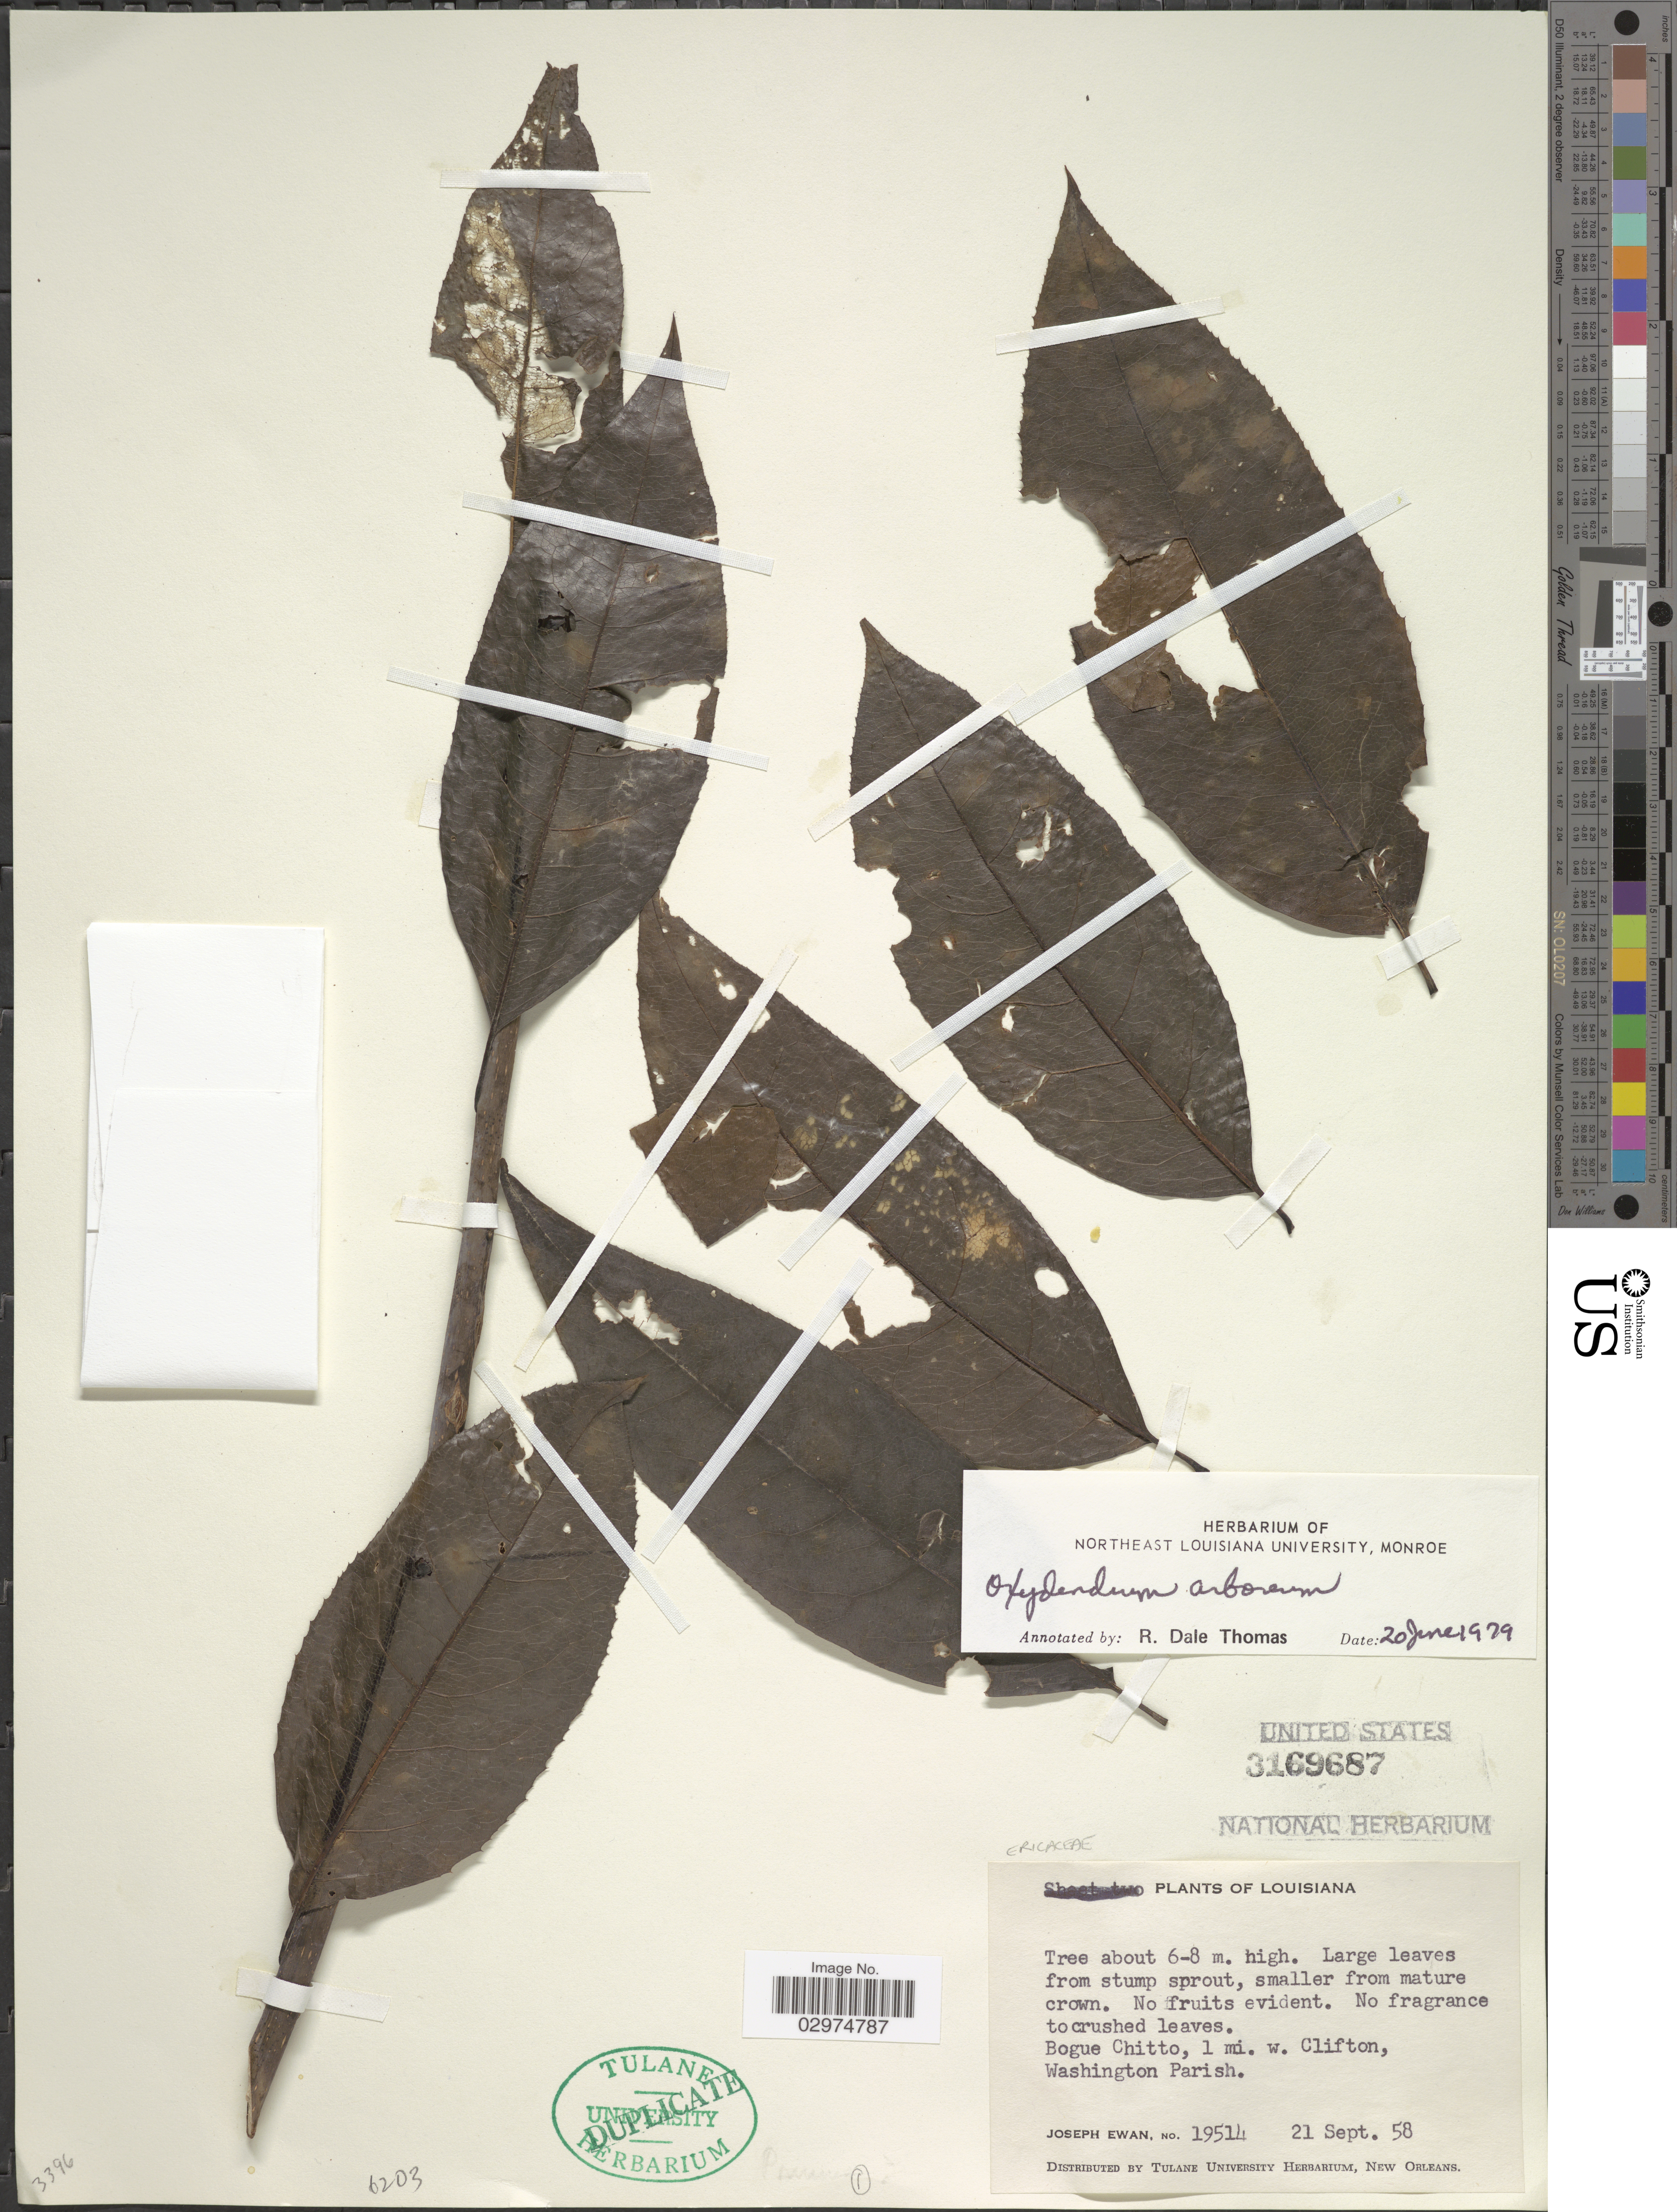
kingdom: Plantae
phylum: Tracheophyta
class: Magnoliopsida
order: Ericales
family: Ericaceae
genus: Oxydendrum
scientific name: Oxydendrum arboreum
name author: (L.) DC.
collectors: J. A. Ewan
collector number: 19514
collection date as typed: Transcribed d/m/y: 21/9/58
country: United States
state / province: Louisiana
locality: Bogue Chitto, 1 mi. w. Clifton, Washington Parish.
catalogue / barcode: US 3169687